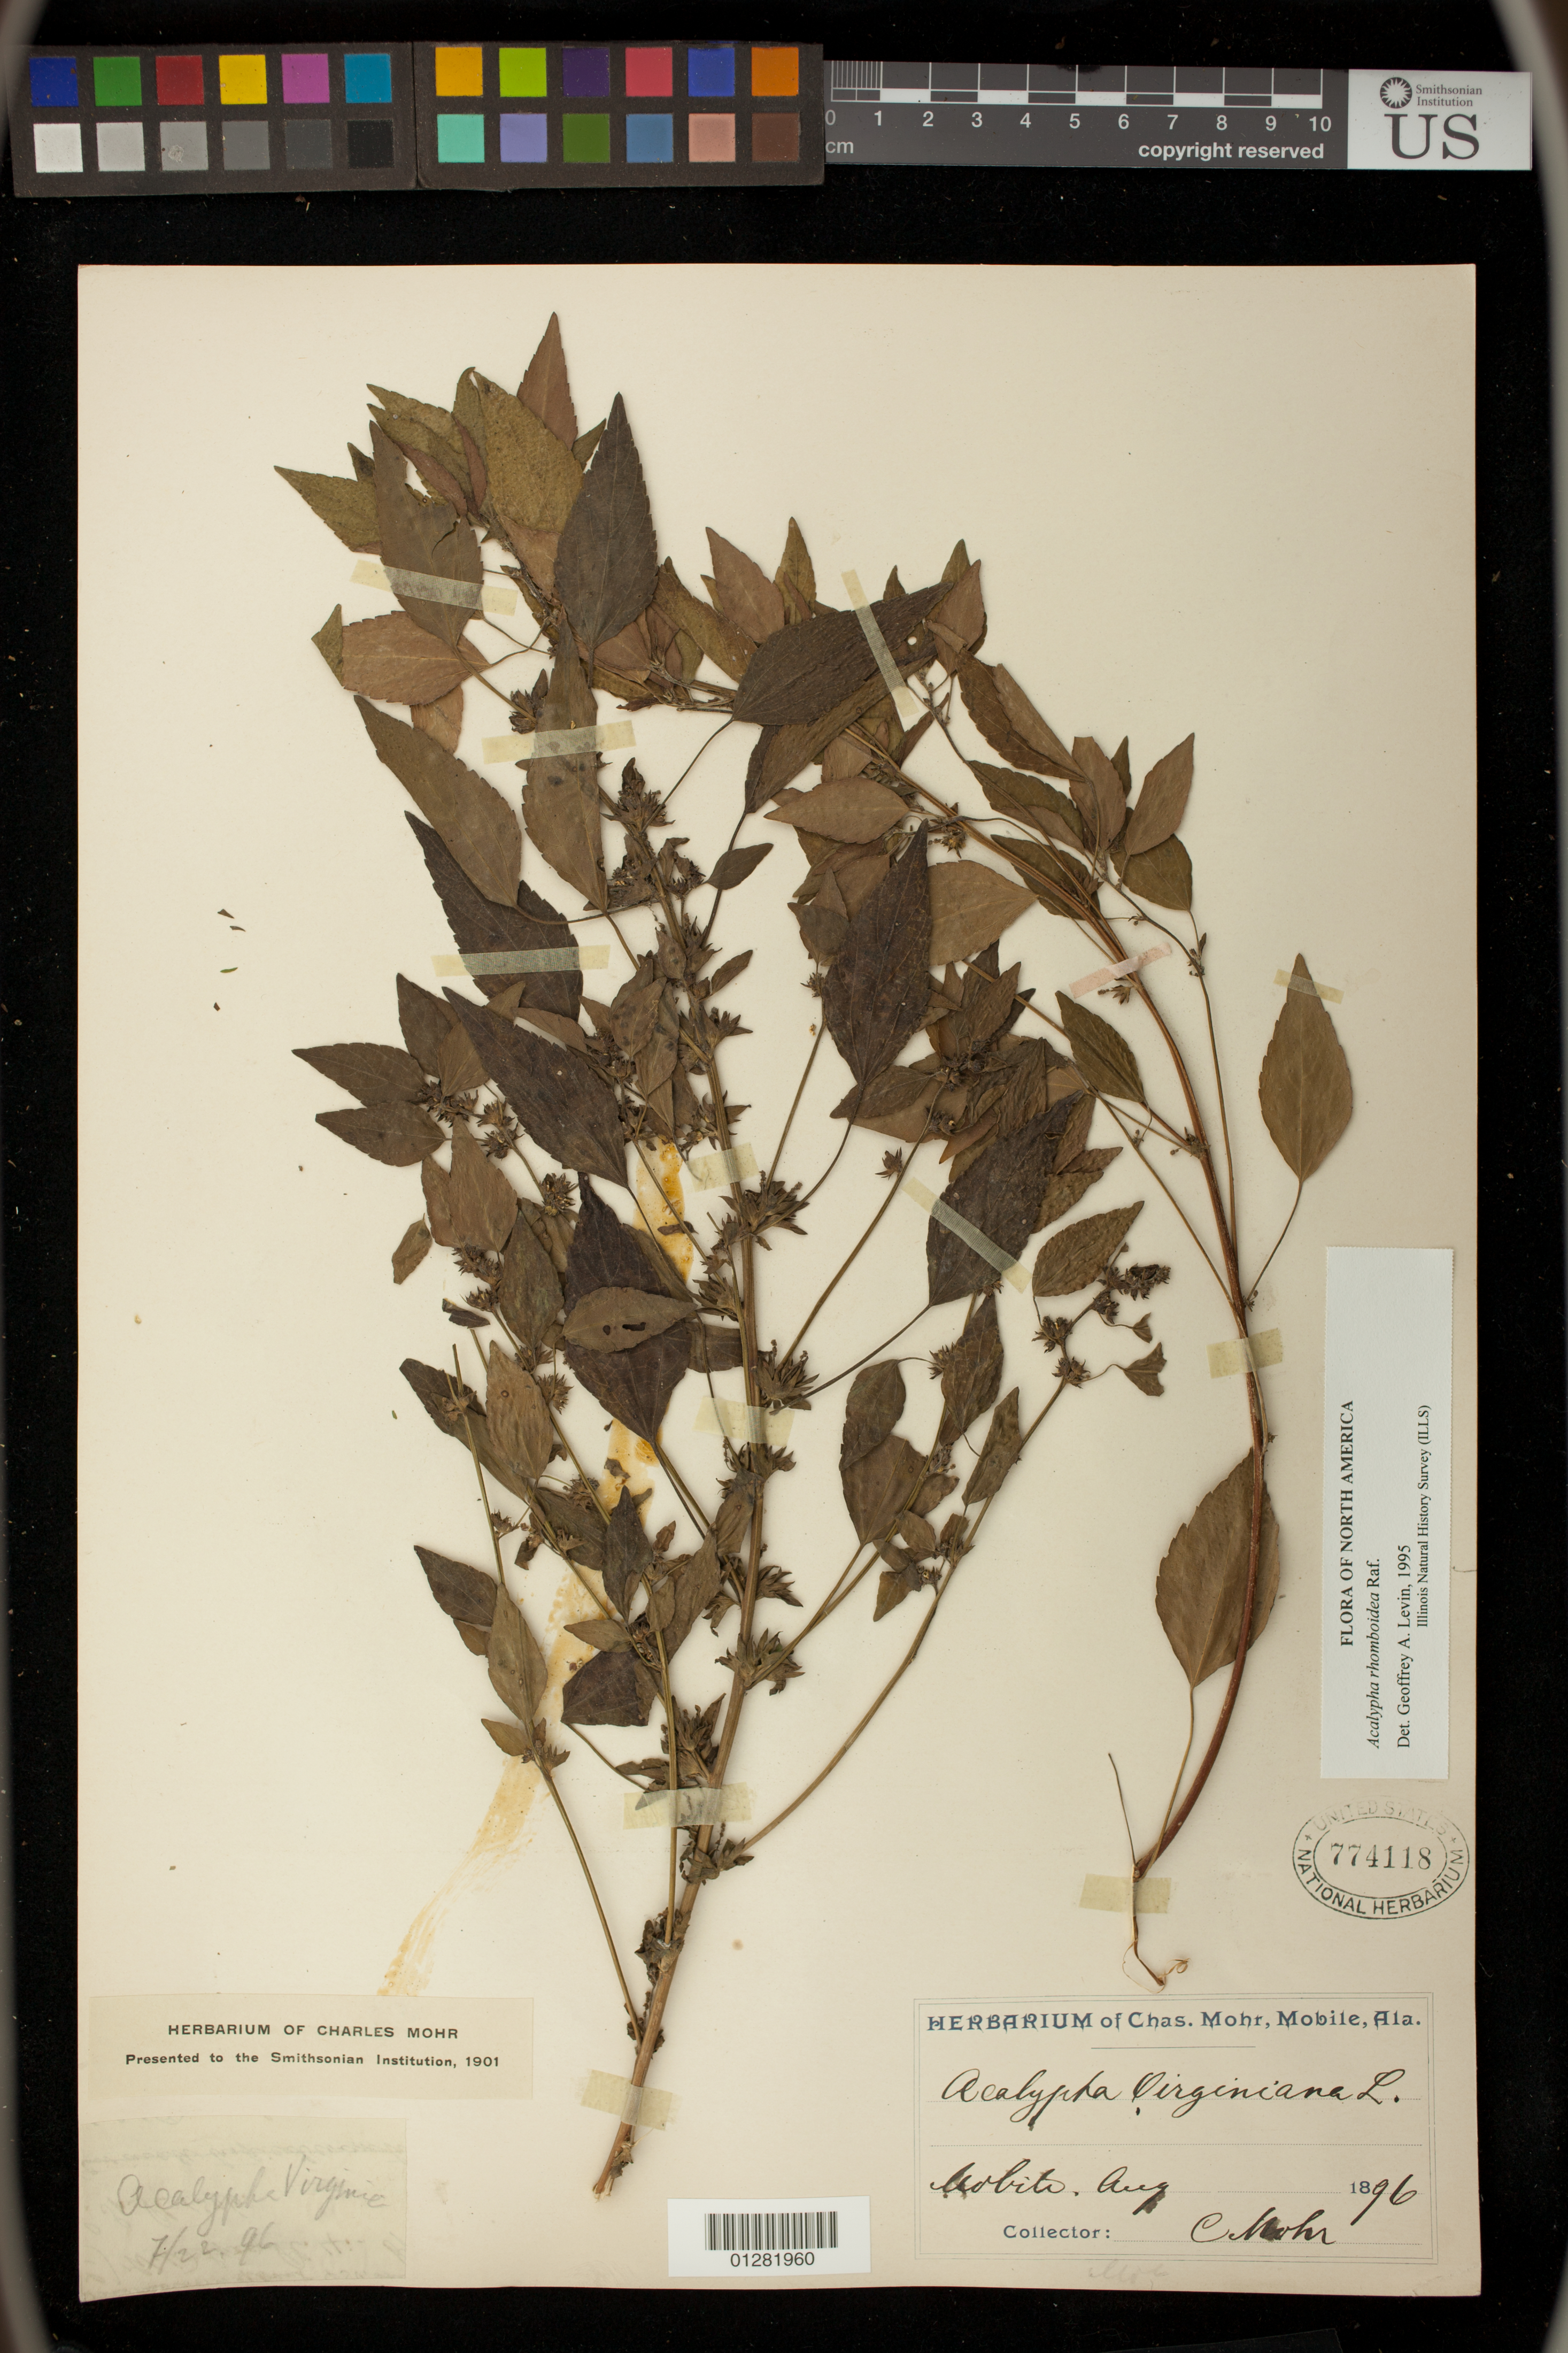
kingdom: Plantae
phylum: Tracheophyta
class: Magnoliopsida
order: Malpighiales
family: Euphorbiaceae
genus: Acalypha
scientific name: Acalypha rhomboidea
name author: Raf.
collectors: C. T. Mohr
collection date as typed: Aug 1896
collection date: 1896-08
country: United States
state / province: Alabama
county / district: Mobile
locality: Mobile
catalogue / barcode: US 774118